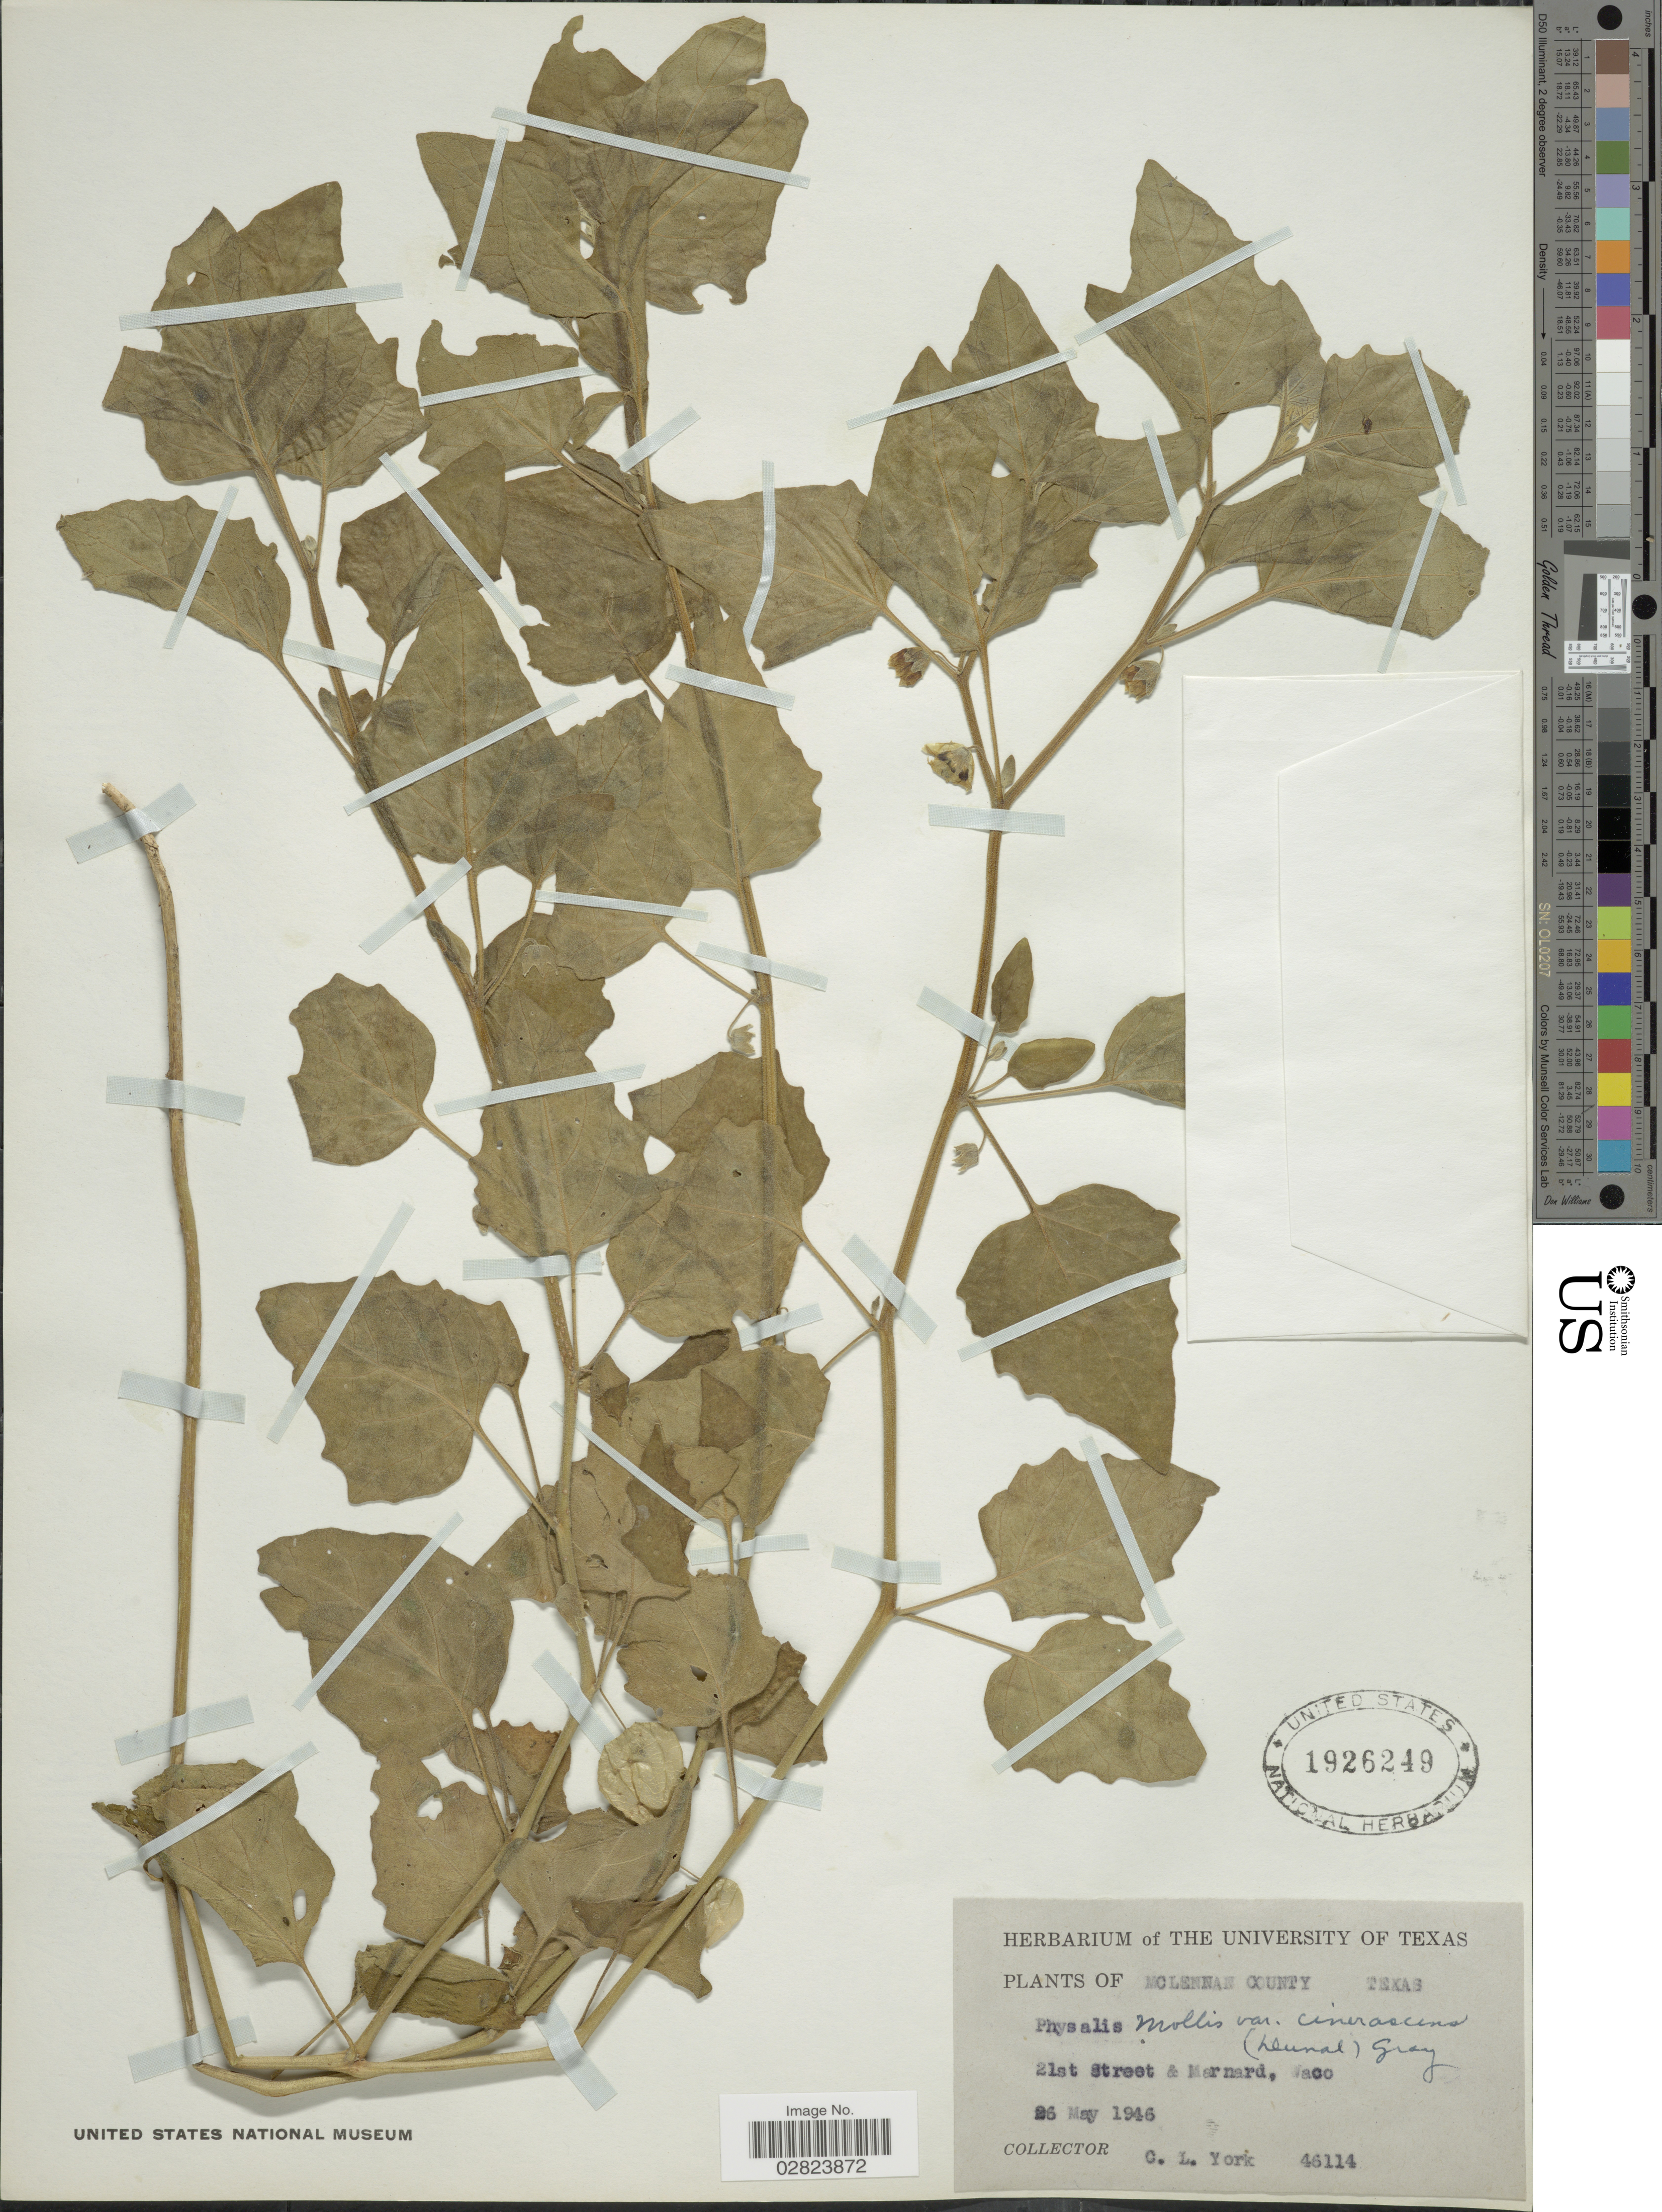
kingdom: Plantae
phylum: Tracheophyta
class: Magnoliopsida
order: Solanales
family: Solanaceae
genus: Physalis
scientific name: Physalis mollis var. cinerascens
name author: (Dunal) A. Gray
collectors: C. L. York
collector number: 46114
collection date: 1946-05-26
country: United States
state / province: Texas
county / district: Mclennan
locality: McLennan County. 21st Street & Marnard, Waco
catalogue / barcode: US 1926249